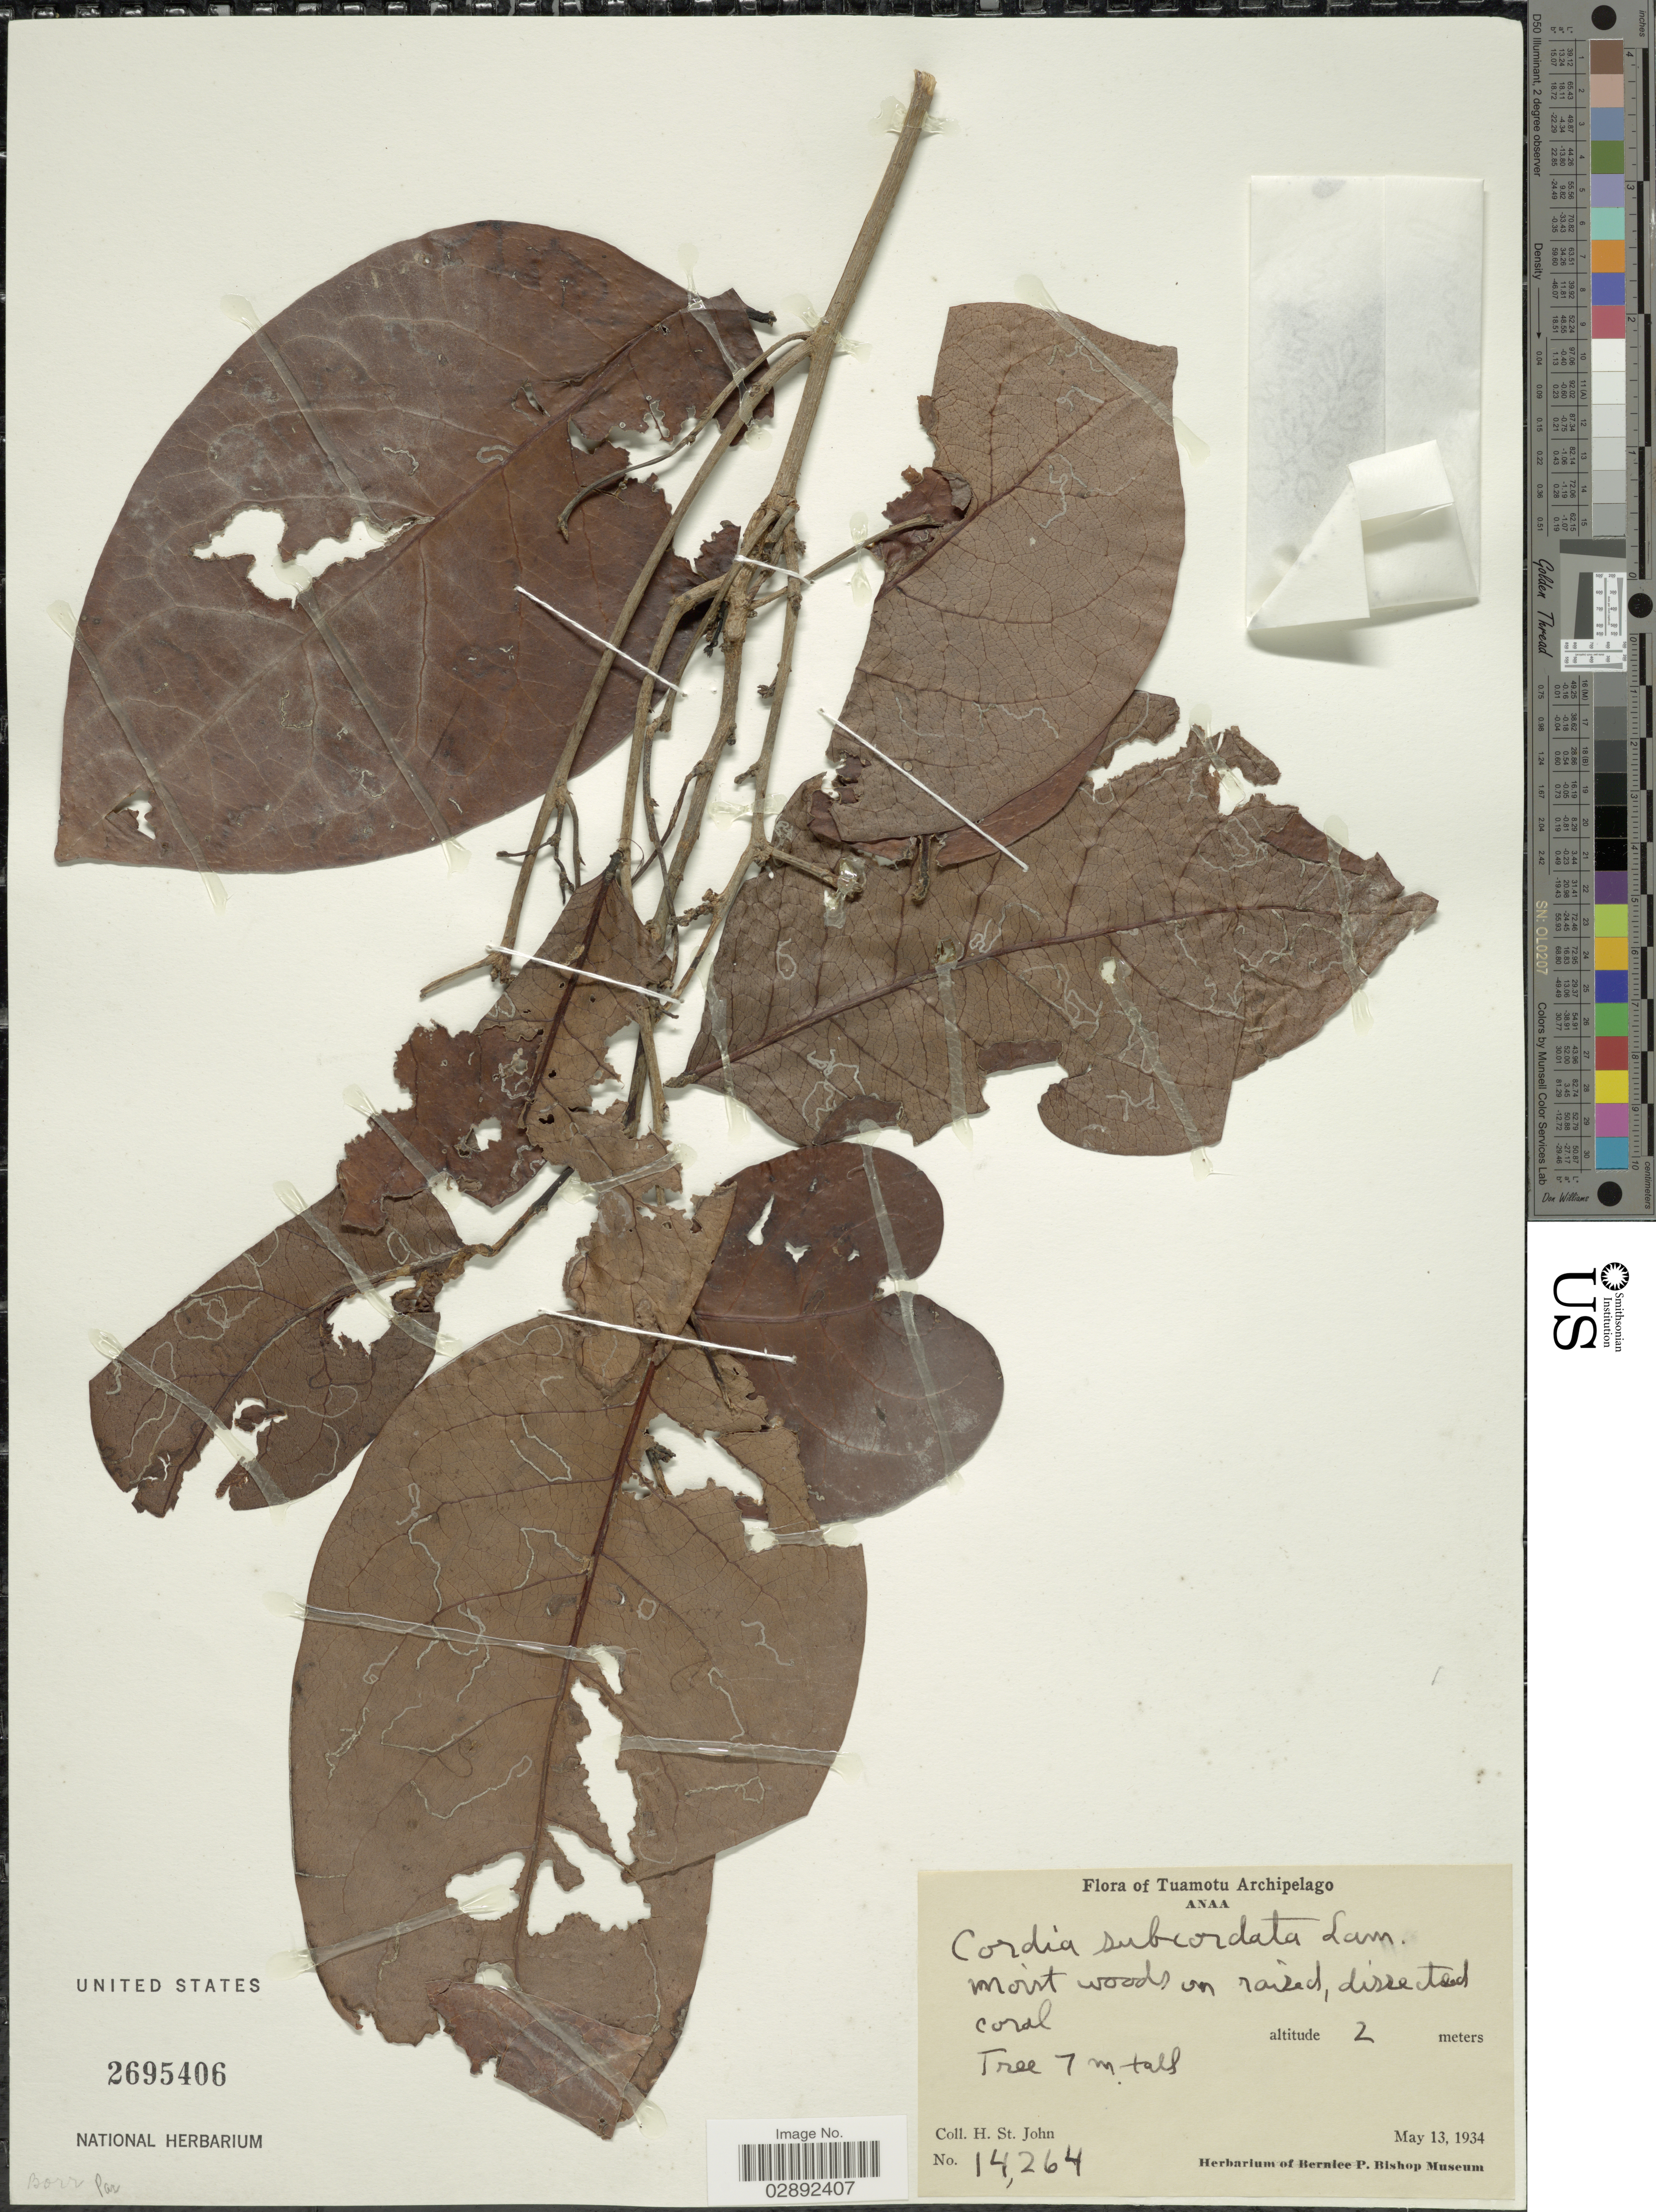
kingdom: Plantae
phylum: Tracheophyta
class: Magnoliopsida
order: Boraginales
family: Cordiaceae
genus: Cordia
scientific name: Cordia subcordata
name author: Lam.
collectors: H. St. John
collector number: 14264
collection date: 1934-05-13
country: French Polynesia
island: Anaa Atoll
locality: Tuamotu Archipelago. Anaa.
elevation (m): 2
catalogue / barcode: US 2695406